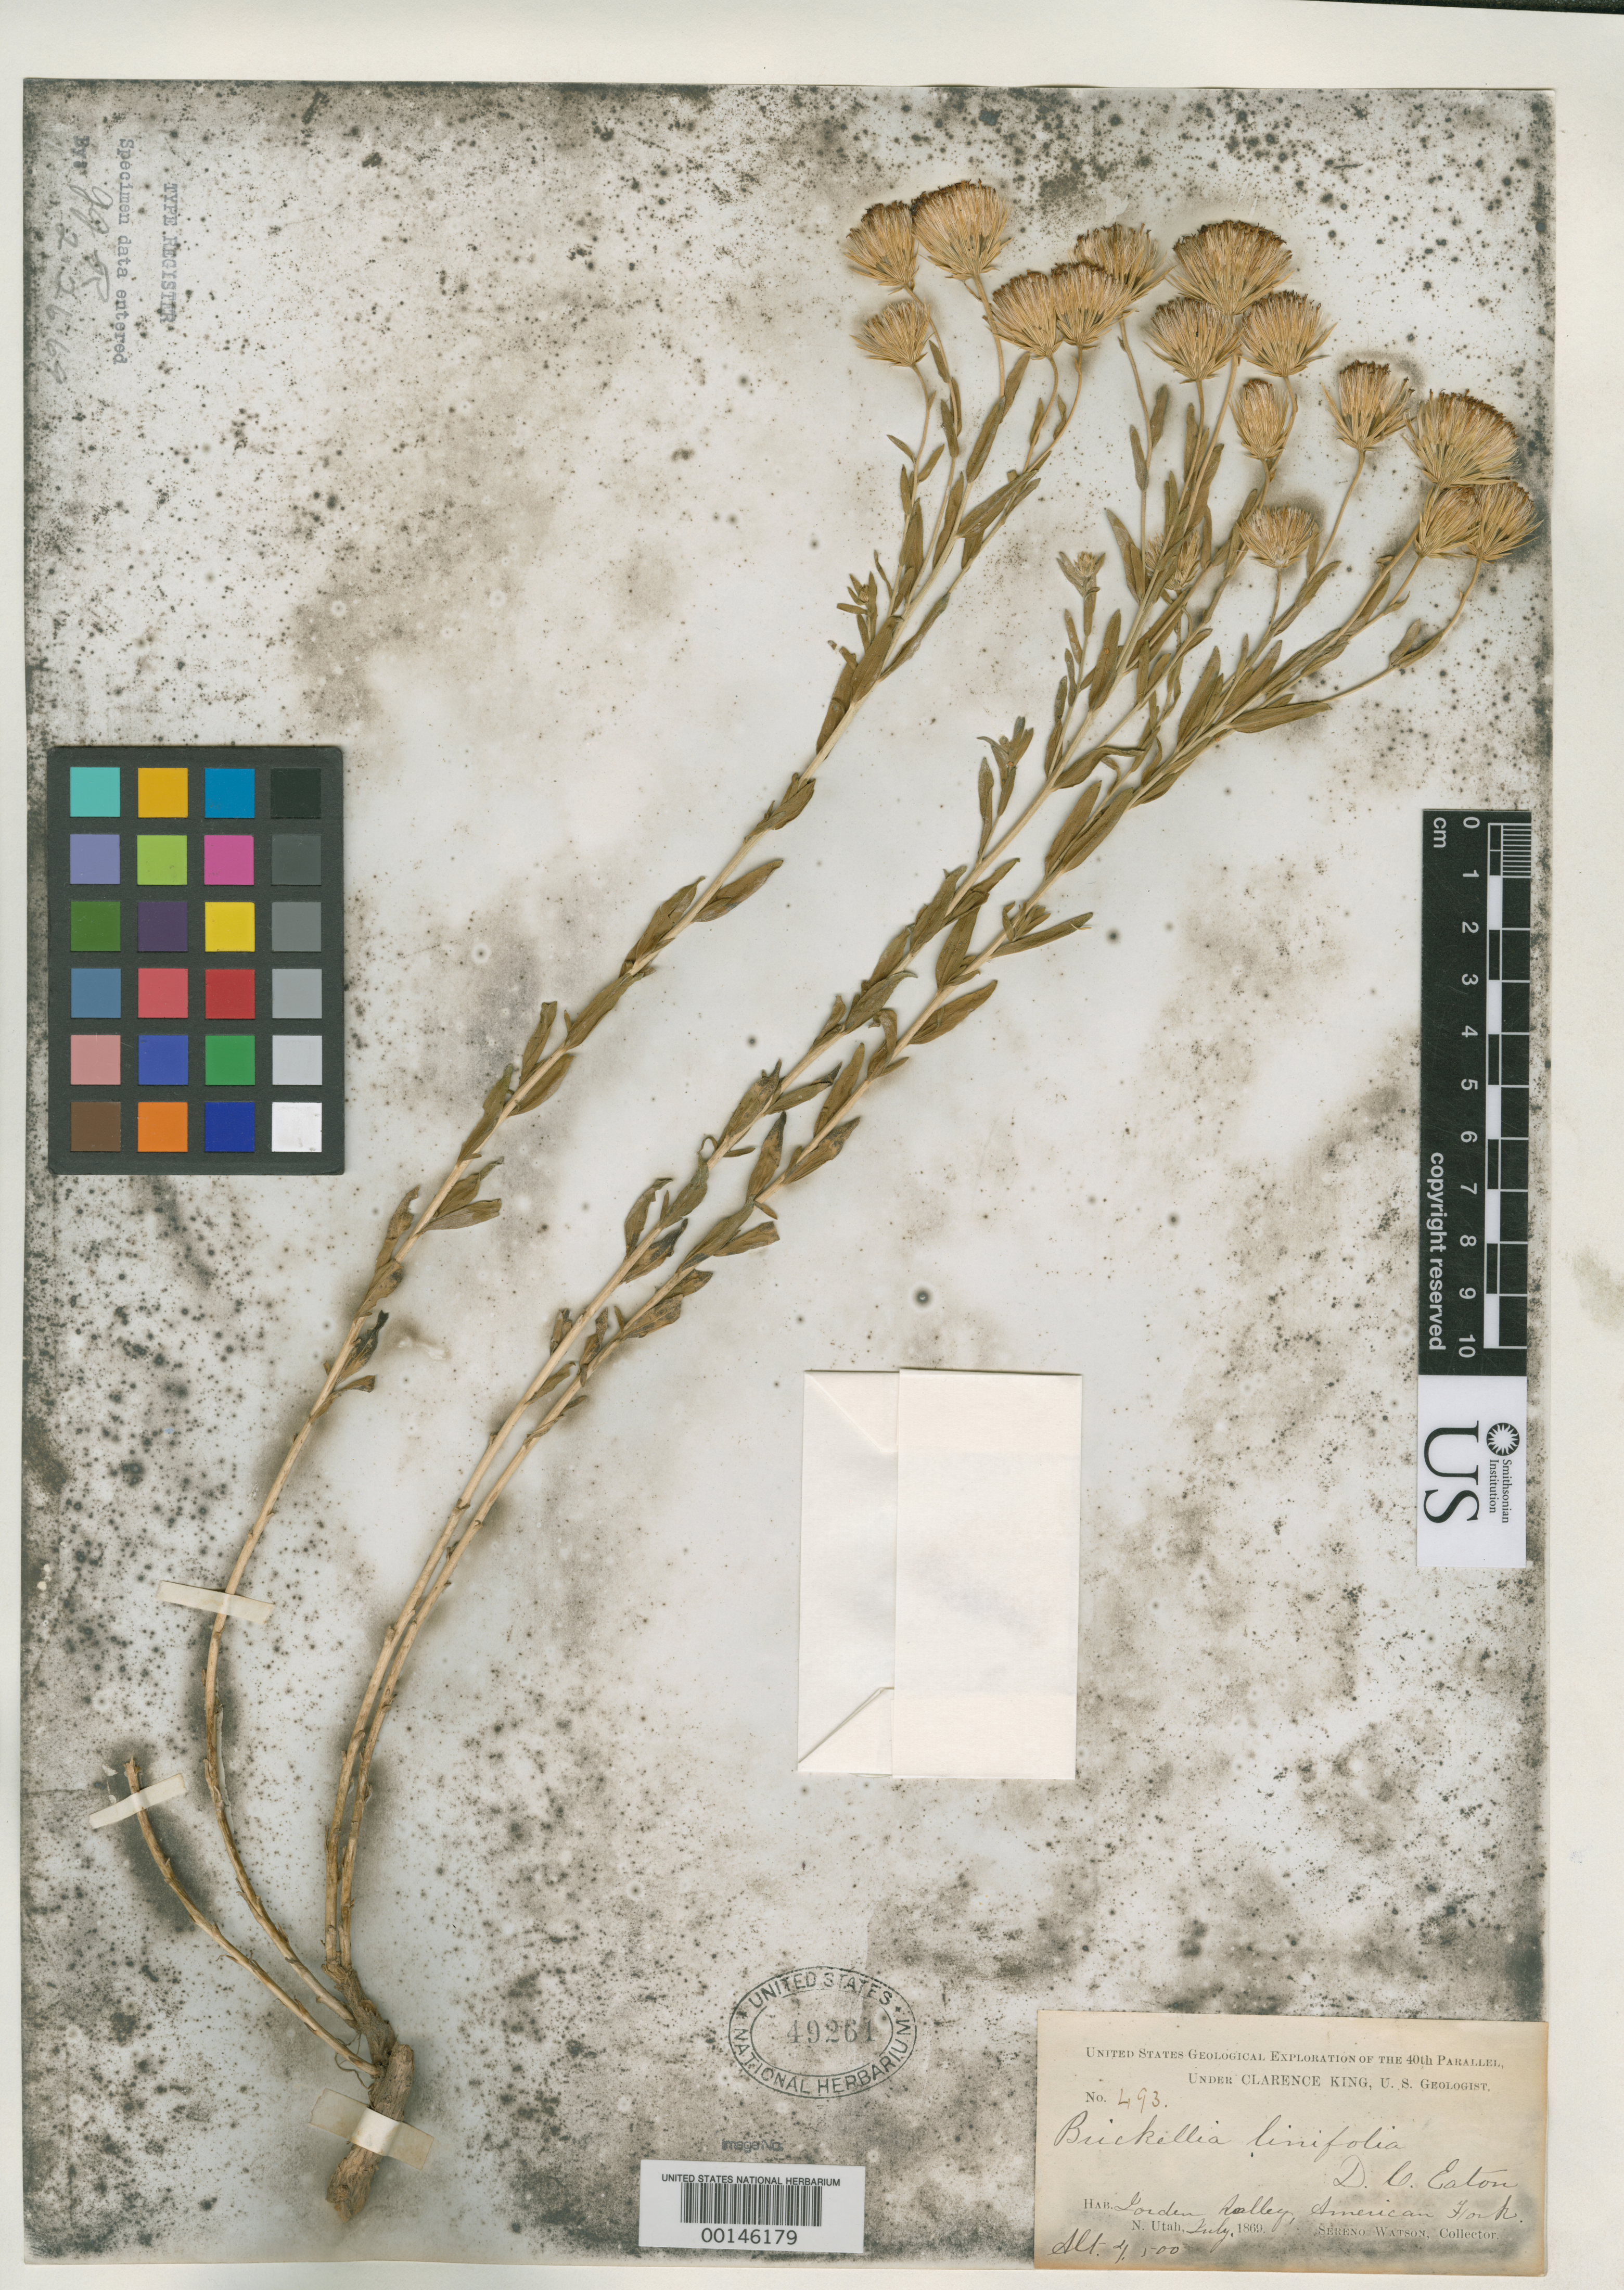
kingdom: Plantae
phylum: Tracheophyta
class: Magnoliopsida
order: Asterales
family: Asteraceae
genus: Brickellia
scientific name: Brickellia linifolia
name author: D.C. Eaton in C. King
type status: Isotype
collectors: S. Watson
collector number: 493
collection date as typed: Jul 1869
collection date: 1869-07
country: United States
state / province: Utah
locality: Jordan Valley, American Fork.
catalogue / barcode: US 49261